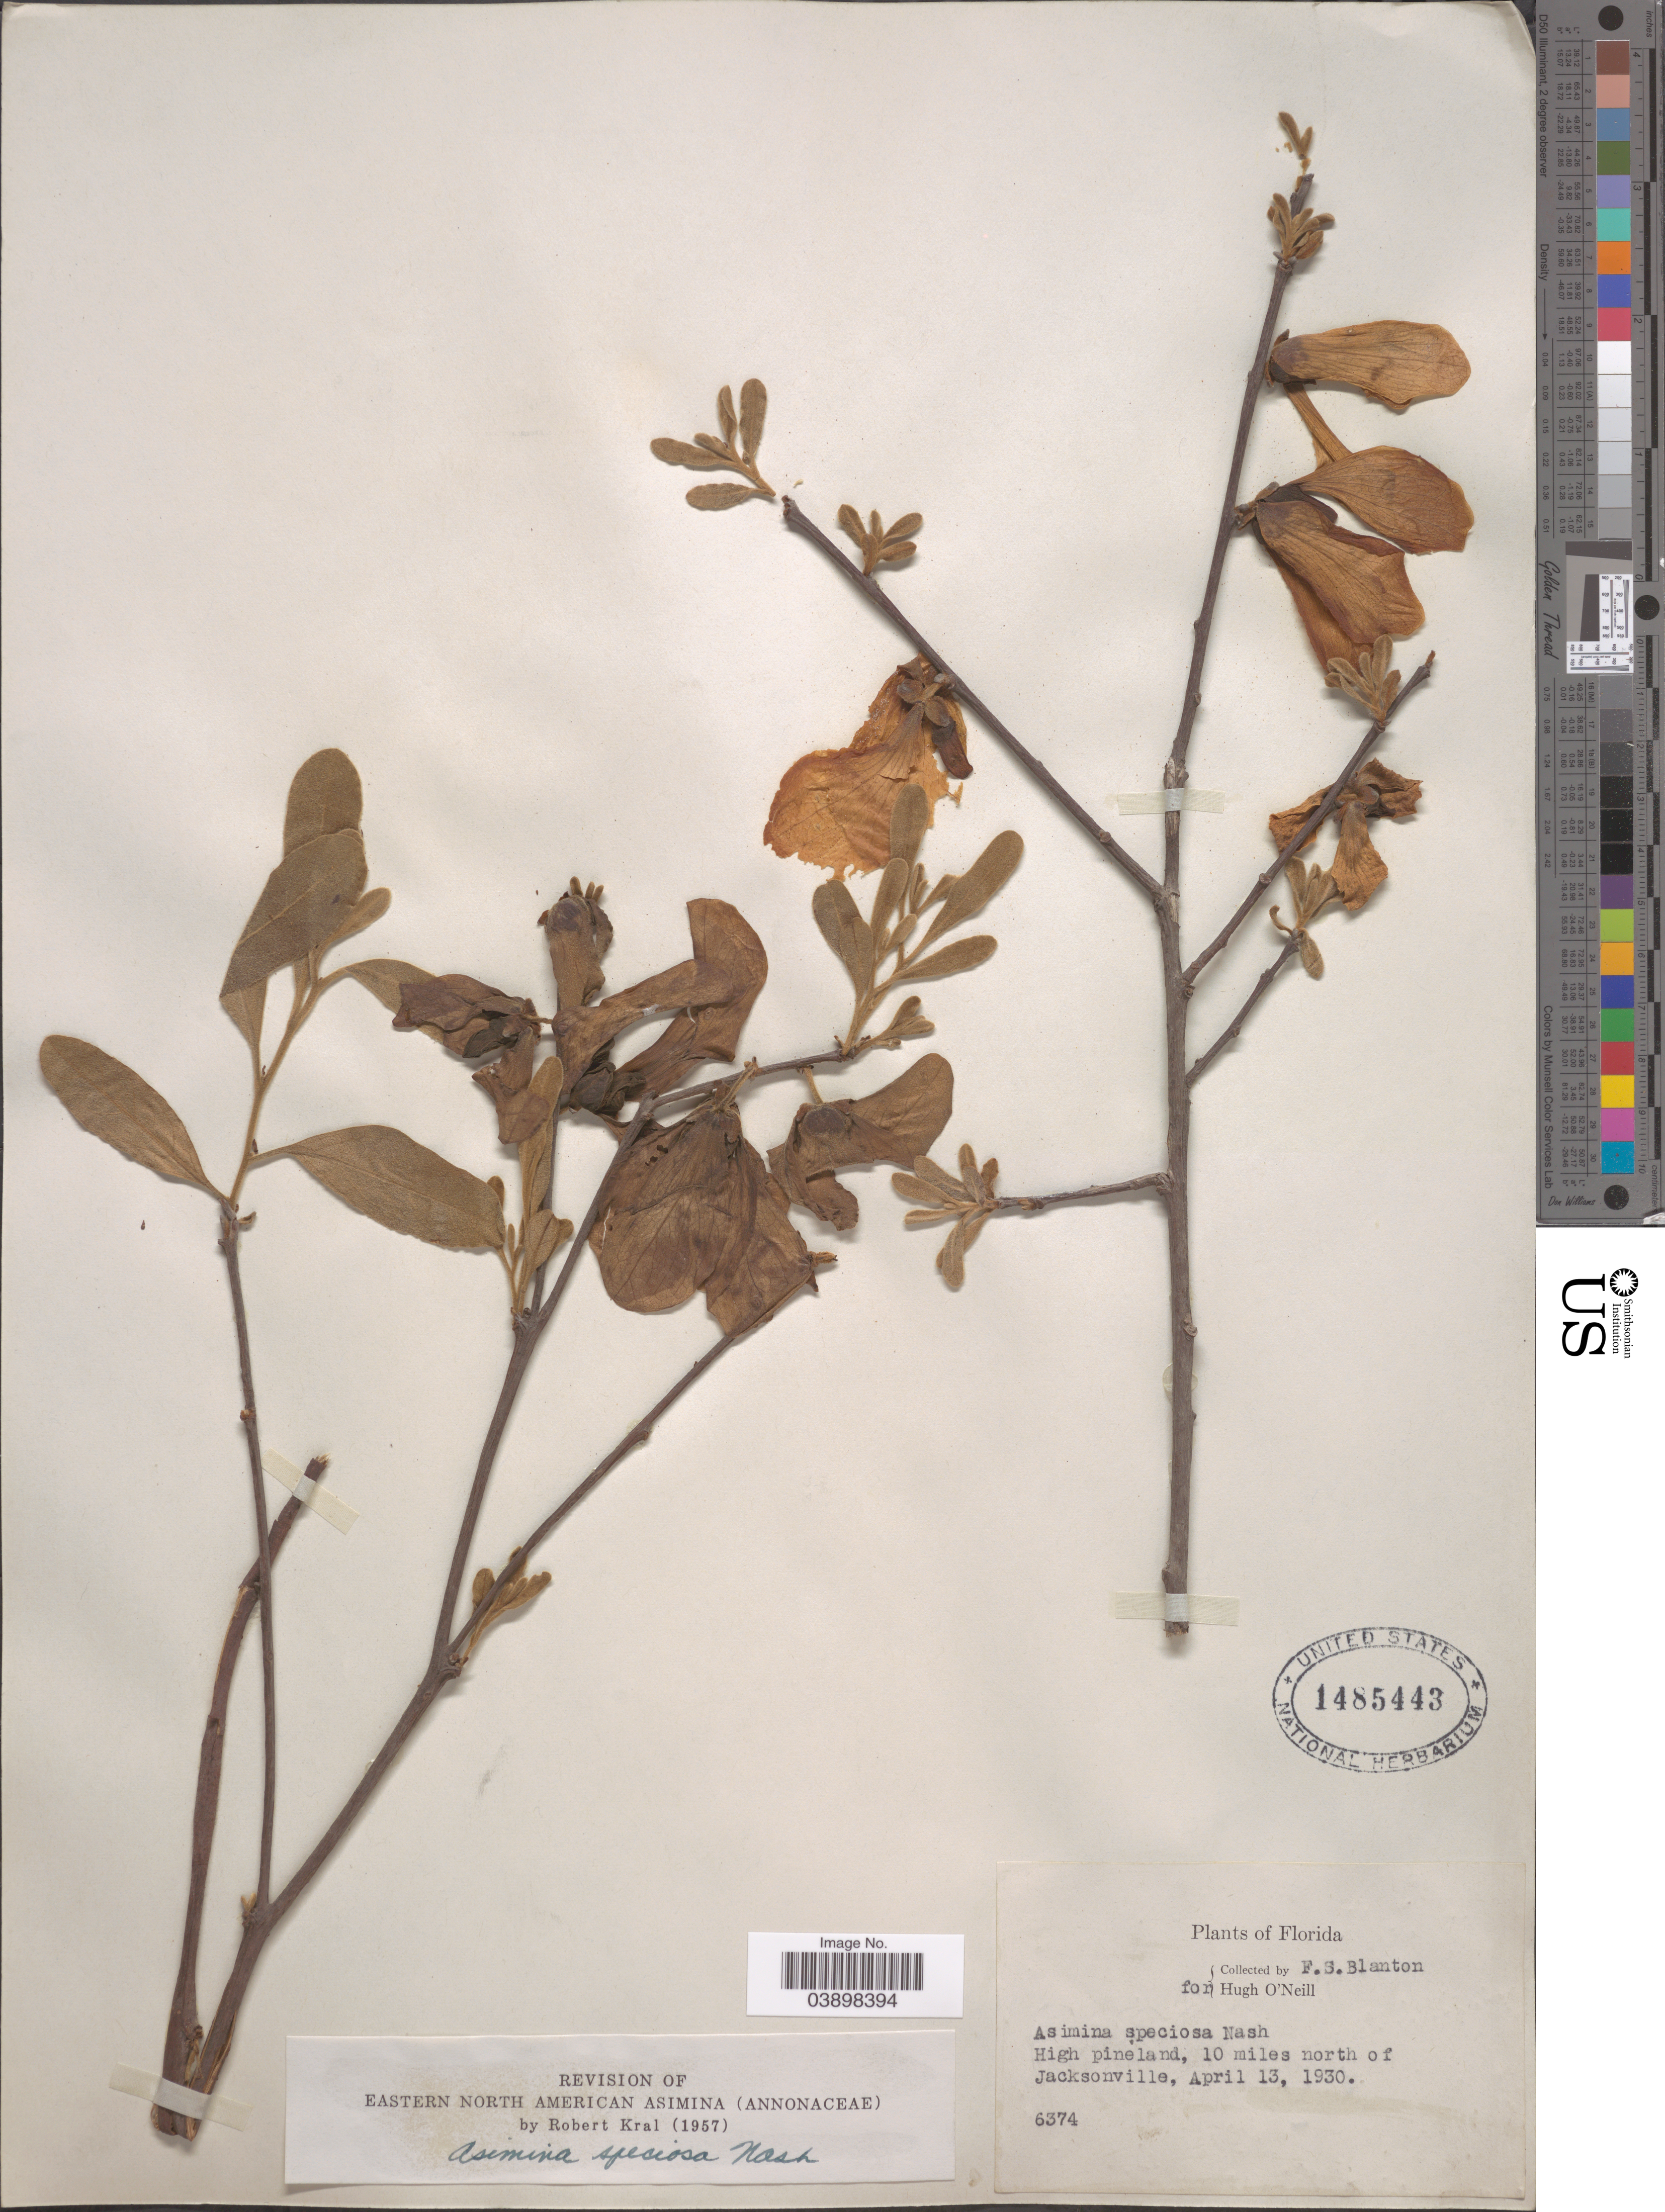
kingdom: Plantae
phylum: Tracheophyta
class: Magnoliopsida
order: Magnoliales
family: Annonaceae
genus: Asimina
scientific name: Asimina speciosa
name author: Nash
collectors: F. S. Blanton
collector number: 6374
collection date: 1930-04-13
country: United States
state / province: Florida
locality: High pineland, 10 miles north of Jacksonville.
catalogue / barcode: US 1485443